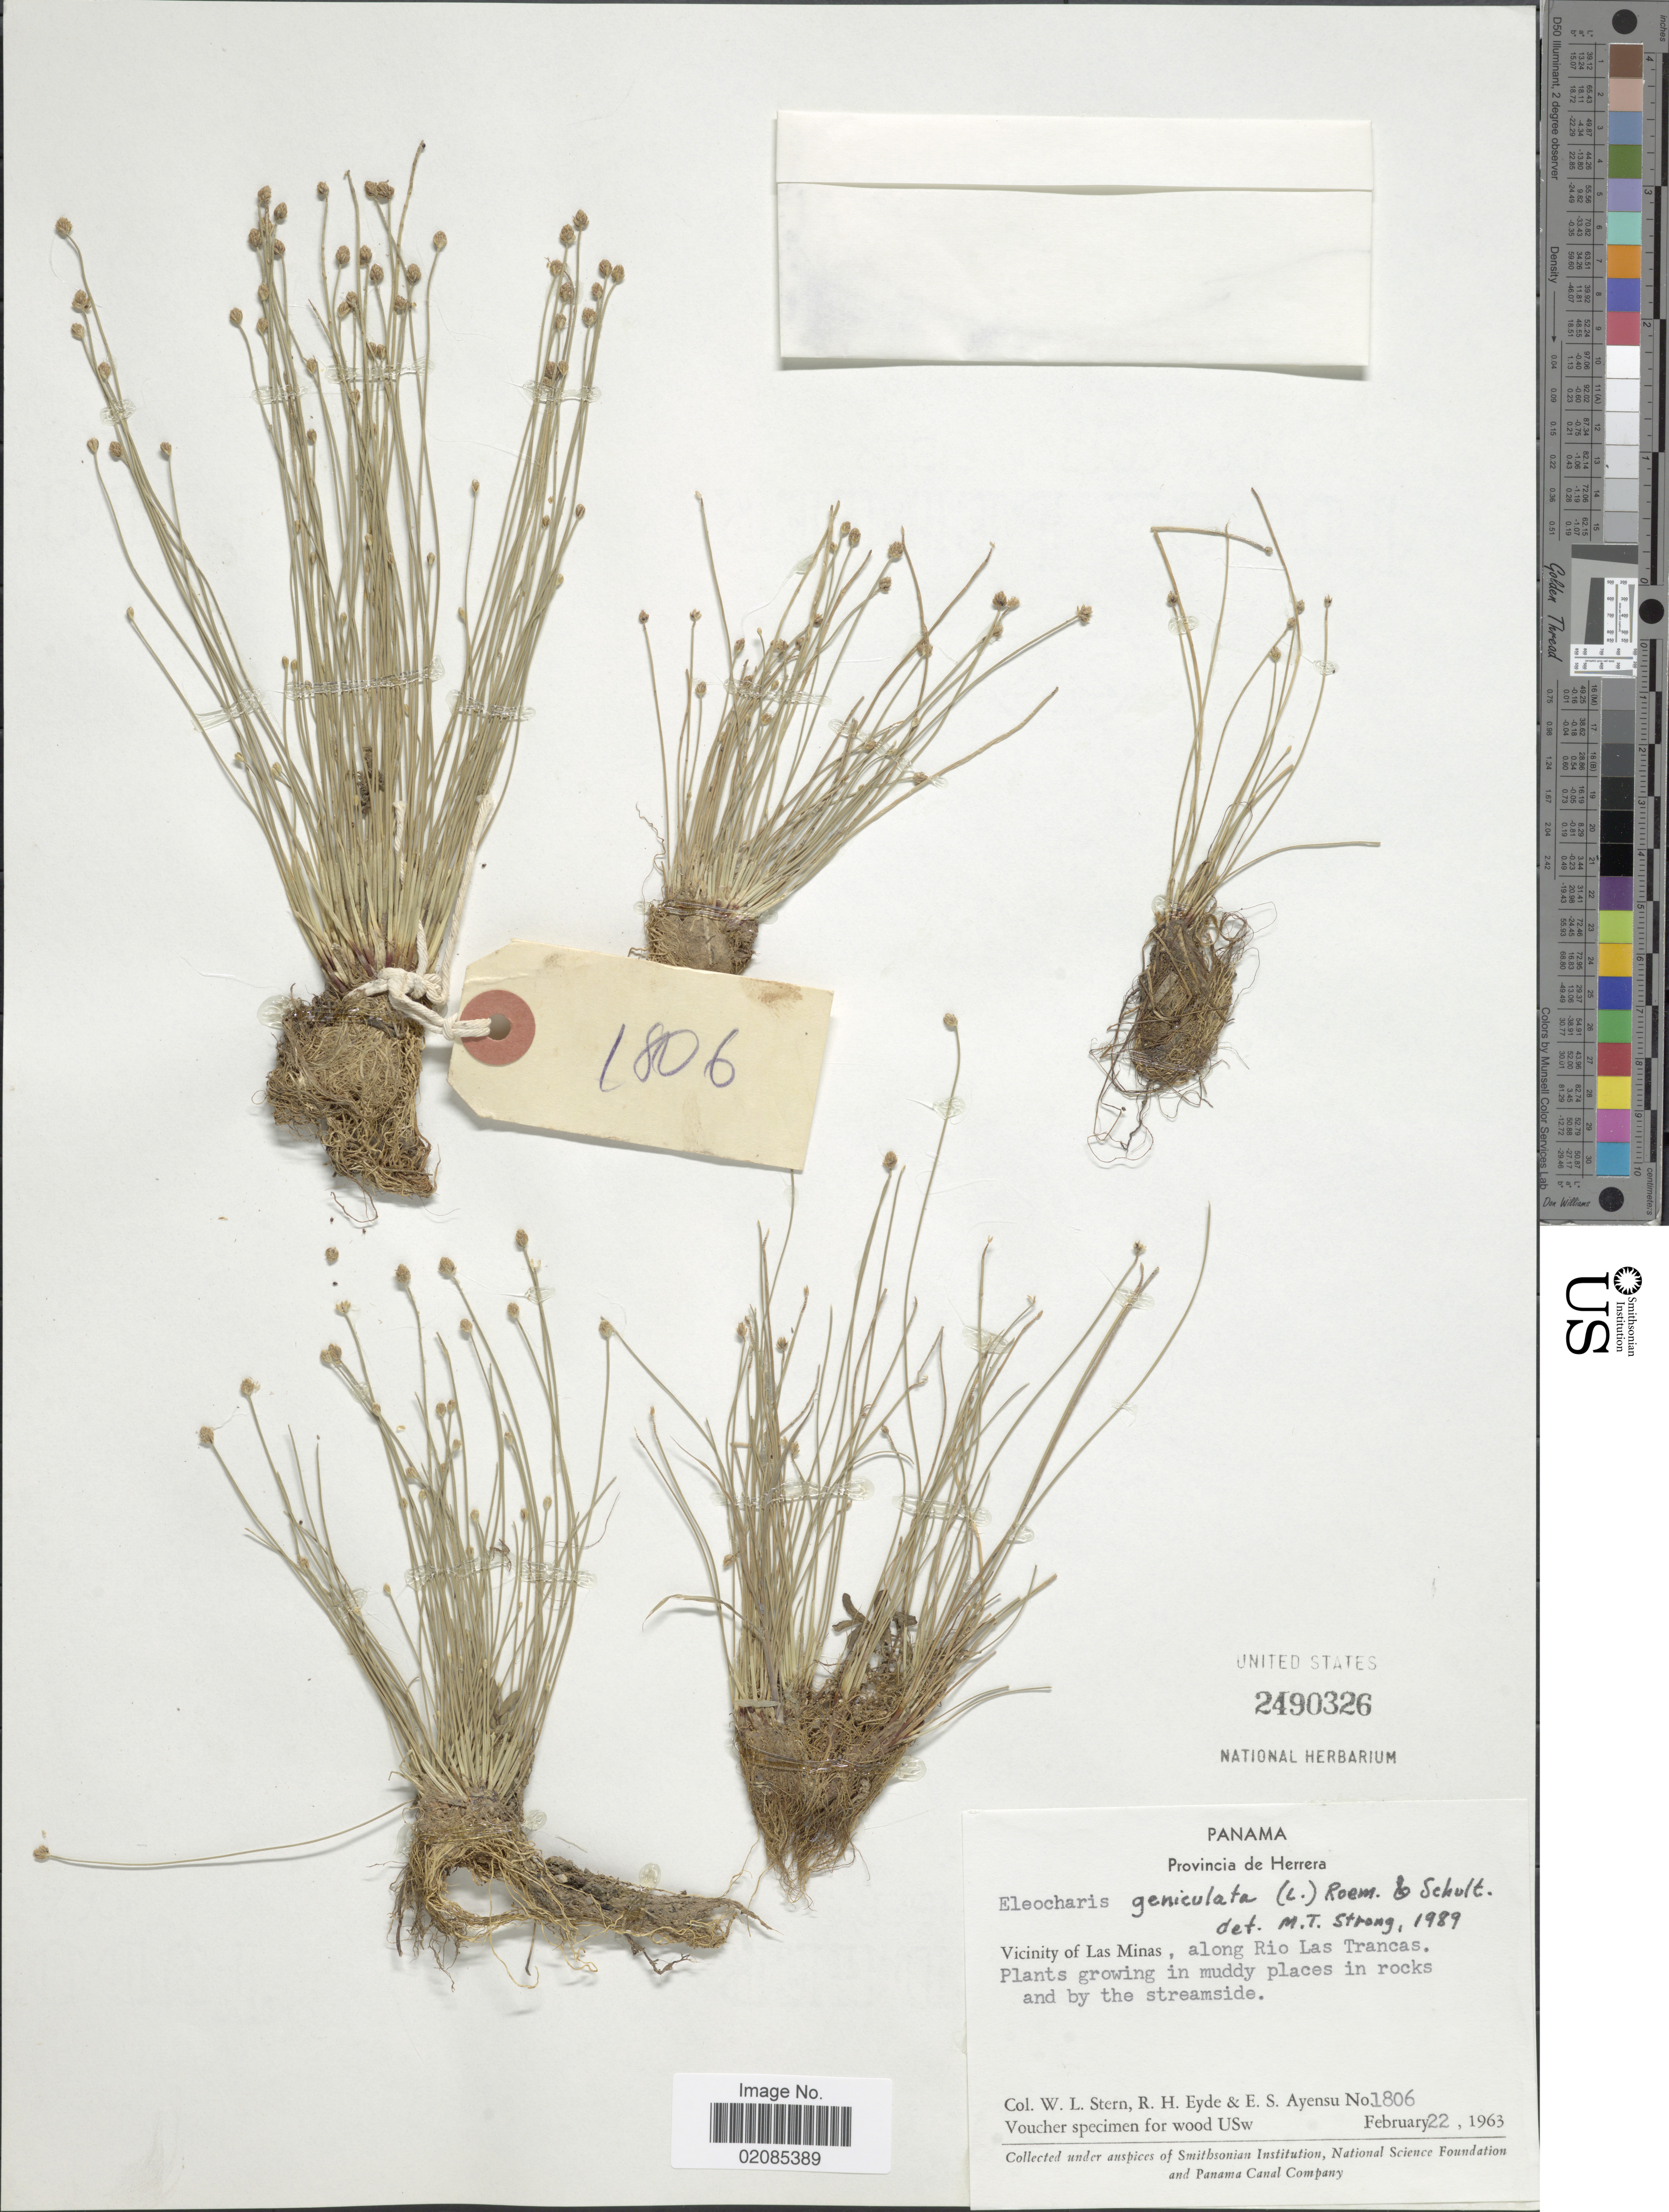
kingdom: Plantae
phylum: Tracheophyta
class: Liliopsida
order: Poales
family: Cyperaceae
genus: Eleocharis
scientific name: Eleocharis geniculata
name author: (L.) Roem. & Schult.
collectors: W. L. Stern, R. H. Eyde & E. S. Ayensu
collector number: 1806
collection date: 1963-02-22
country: Panama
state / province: Herrera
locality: Vicinity of Las Minas, along Rio Las Trancas, growing in muddy places in rocks and by the streamside.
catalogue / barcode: US 2490326